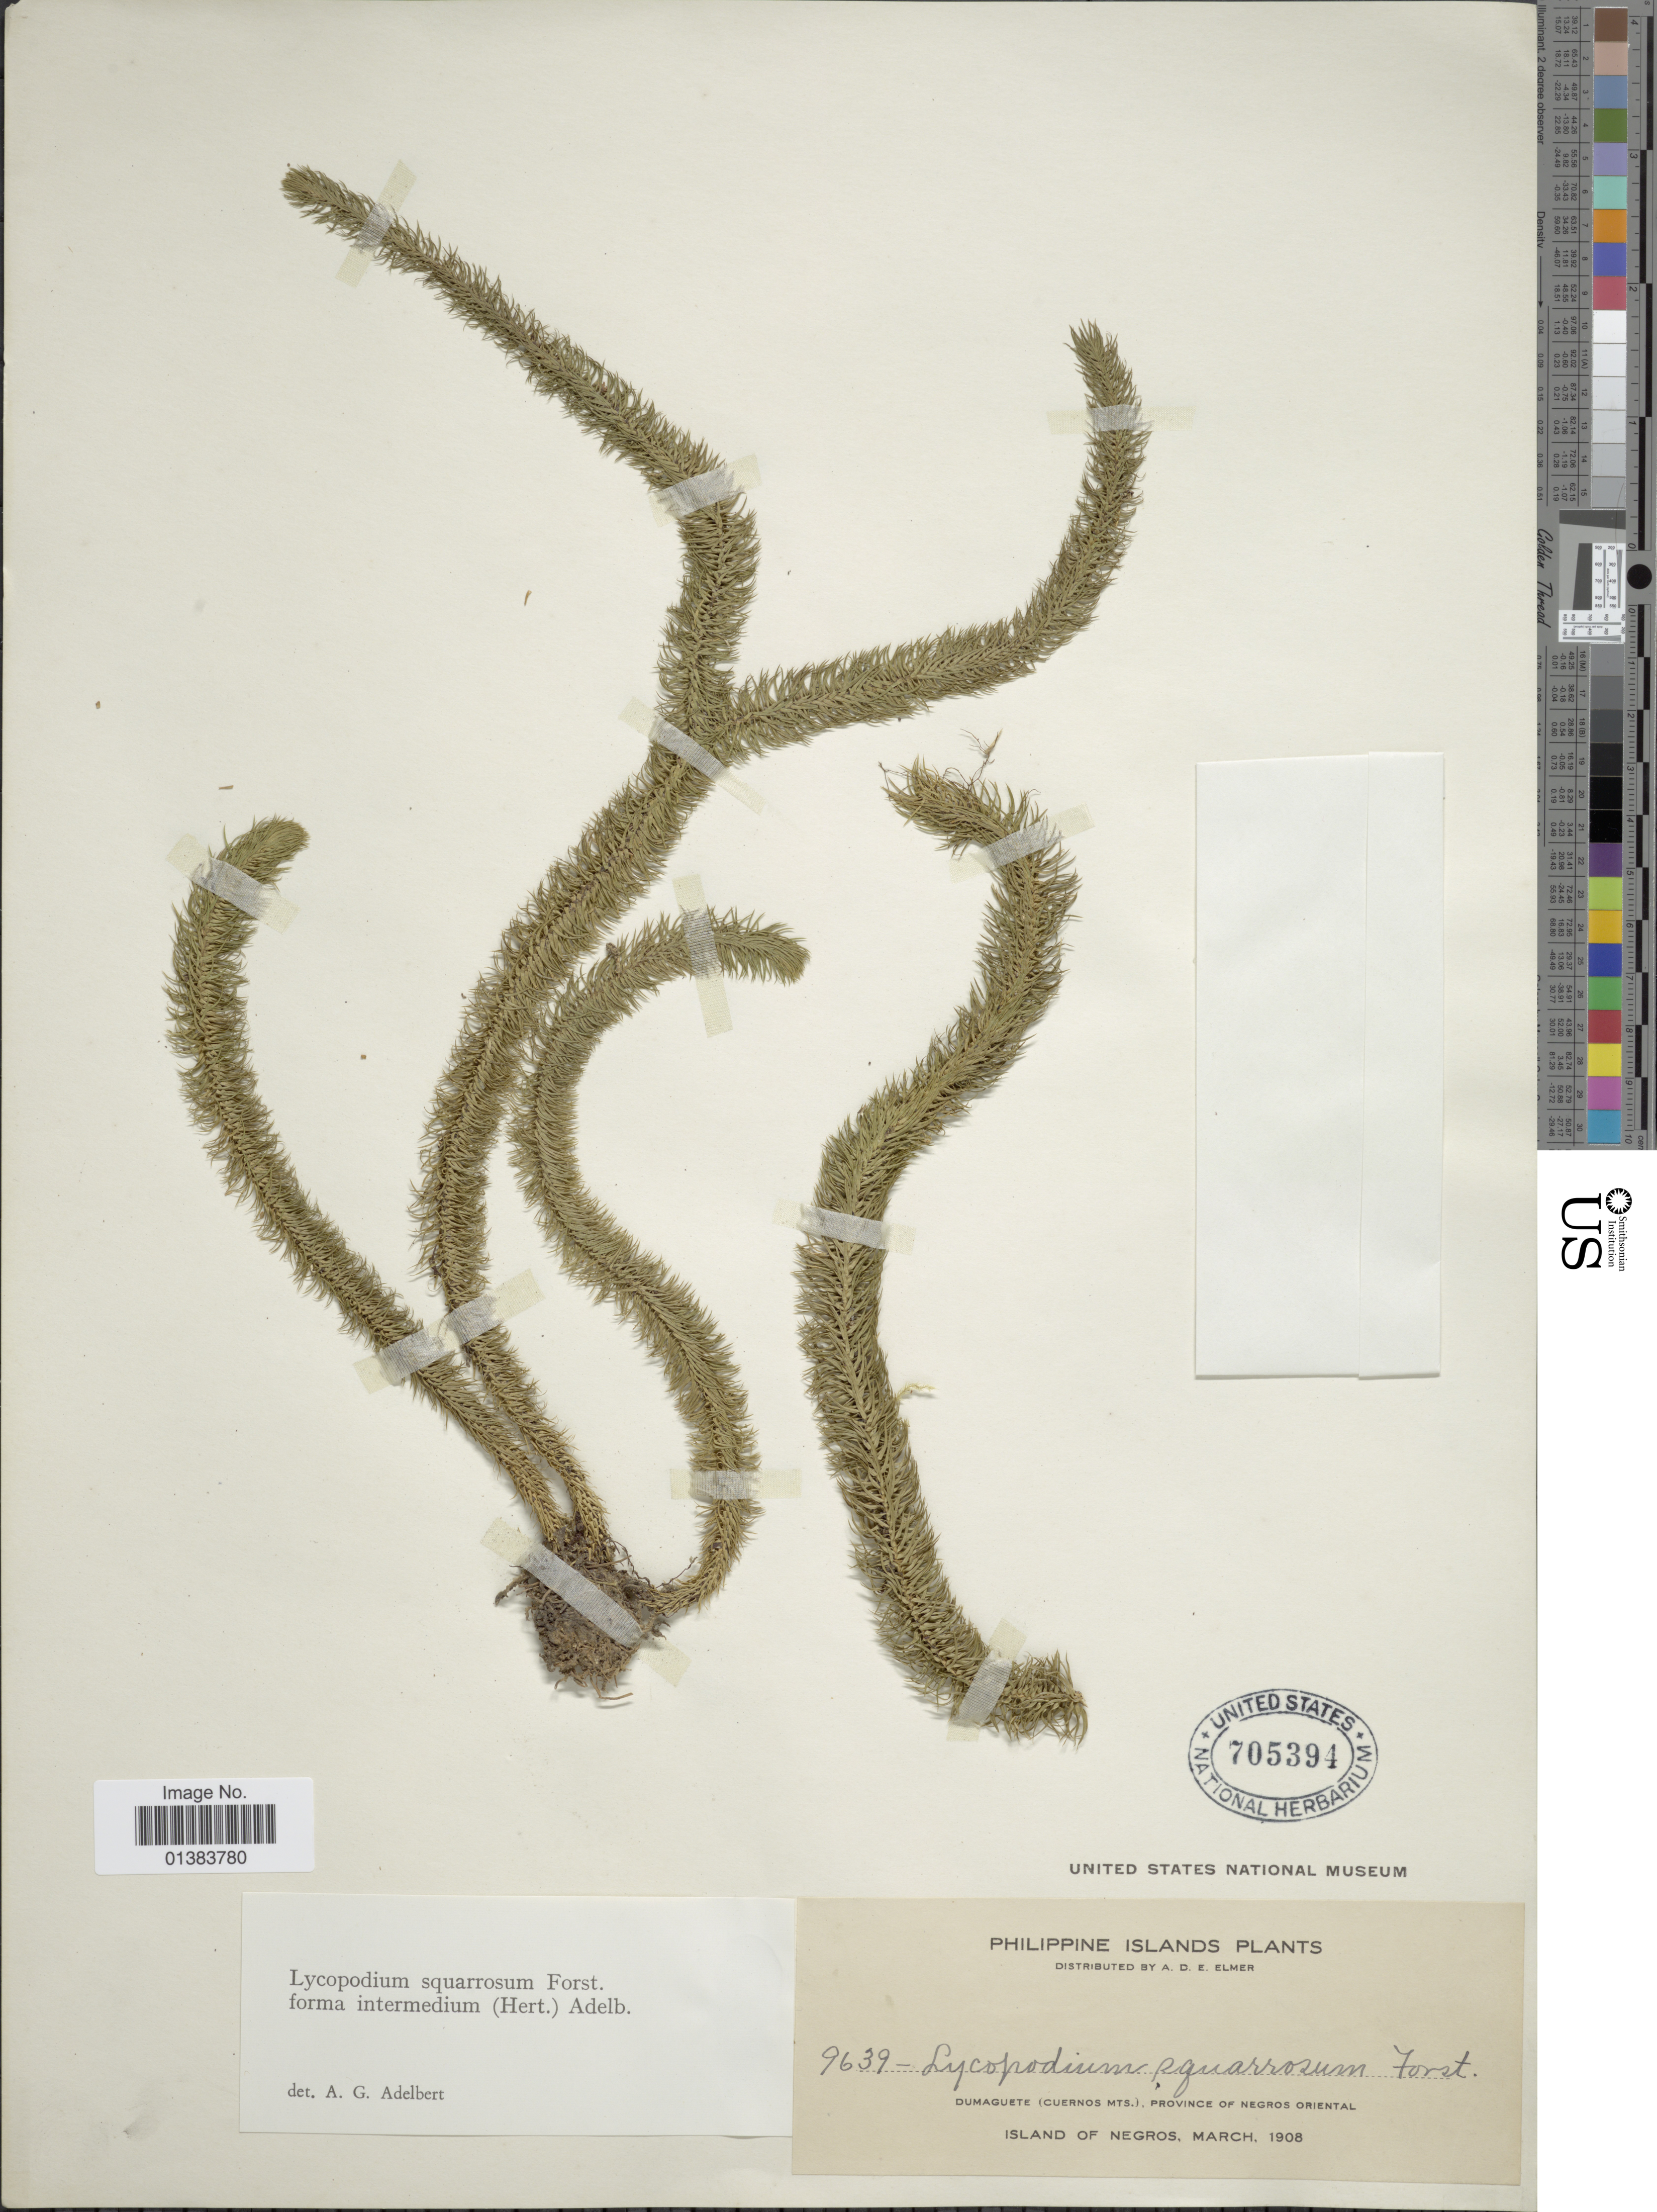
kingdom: Plantae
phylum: Tracheophyta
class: Lycopodiopsida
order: Lycopodiales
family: Lycopodiaceae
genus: Phlegmariurus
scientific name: Phlegmariurus squarrosus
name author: (G. Forst.) Á. Löve & D. Löve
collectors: A. D. E. Elmer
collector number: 9639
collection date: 1908-03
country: Philippines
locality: Philippine Islands Plants, Dumaguete (Cuernos Mts.), Province of Negros Oriental, Island of Negros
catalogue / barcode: US 705394